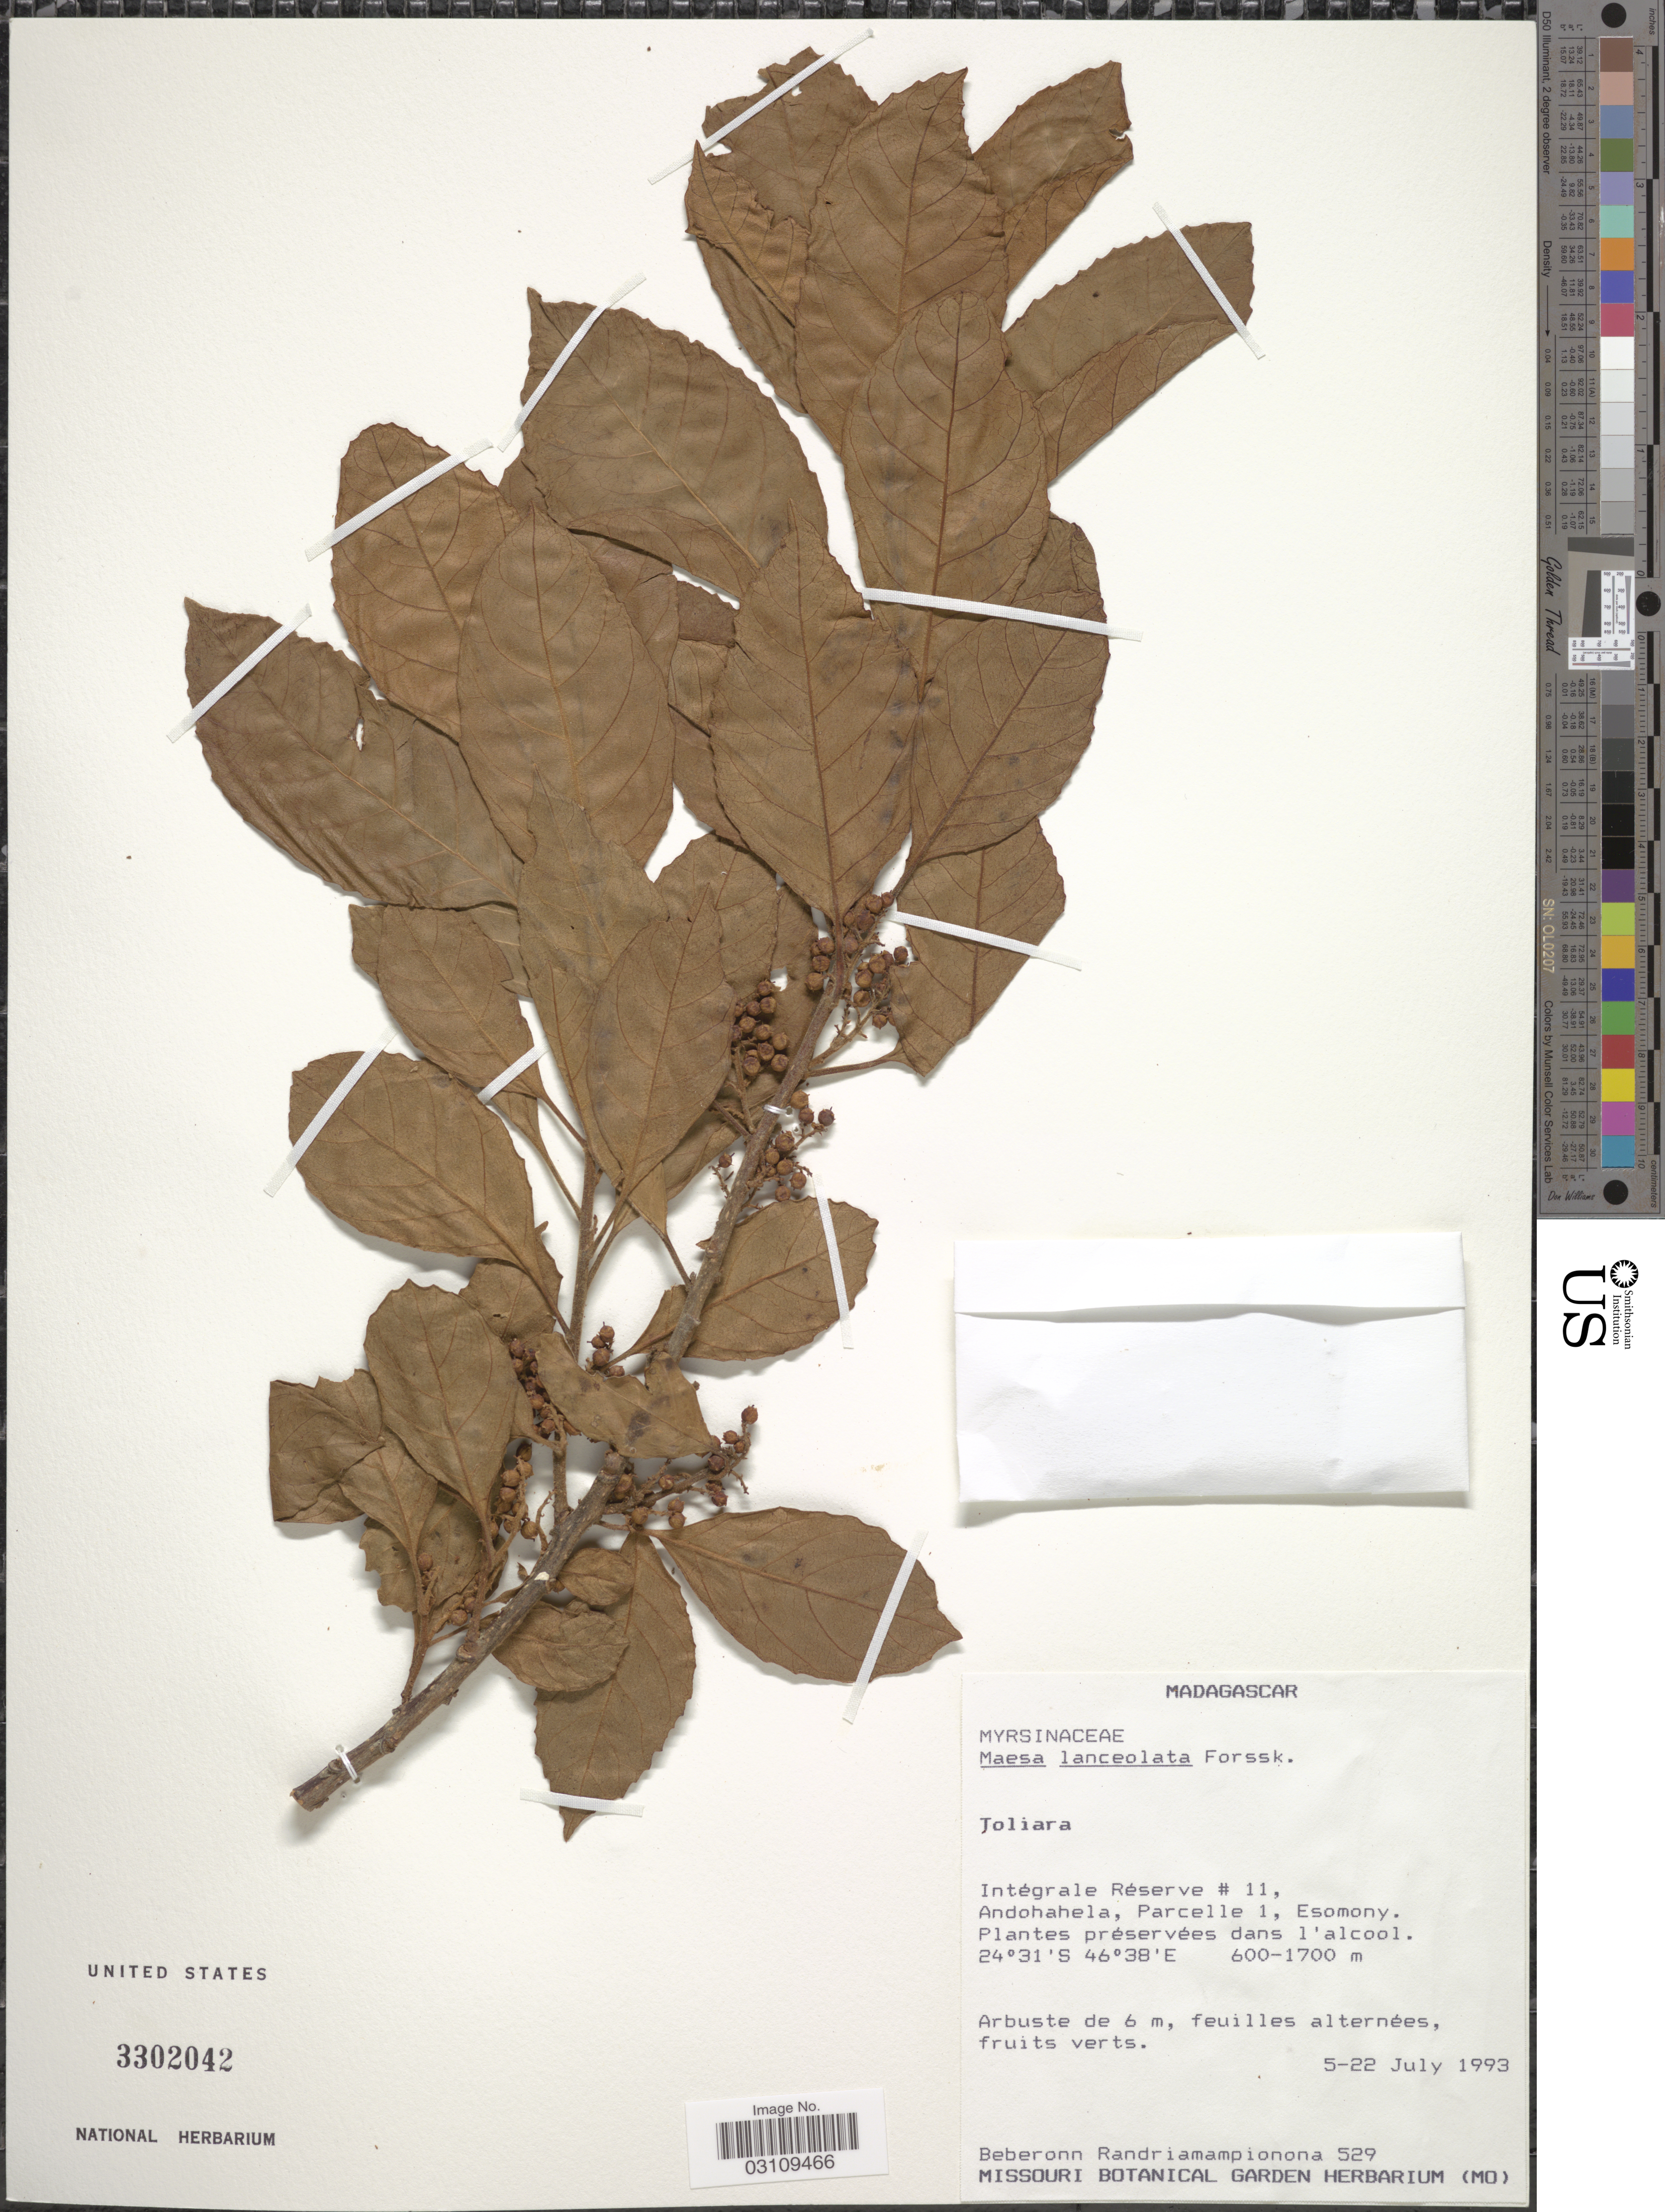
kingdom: Plantae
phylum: Tracheophyta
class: Magnoliopsida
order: Ericales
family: Primulaceae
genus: Maesa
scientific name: Maesa lanceolata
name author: Forssk.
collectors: B. Randriamampionona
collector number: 529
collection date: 1993-07-05/1993-07-22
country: Madagascar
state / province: Anosy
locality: Intégrale Réserve #11, Andohahela, Parcelle 1, Esomony.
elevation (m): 600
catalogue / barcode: US 3302042